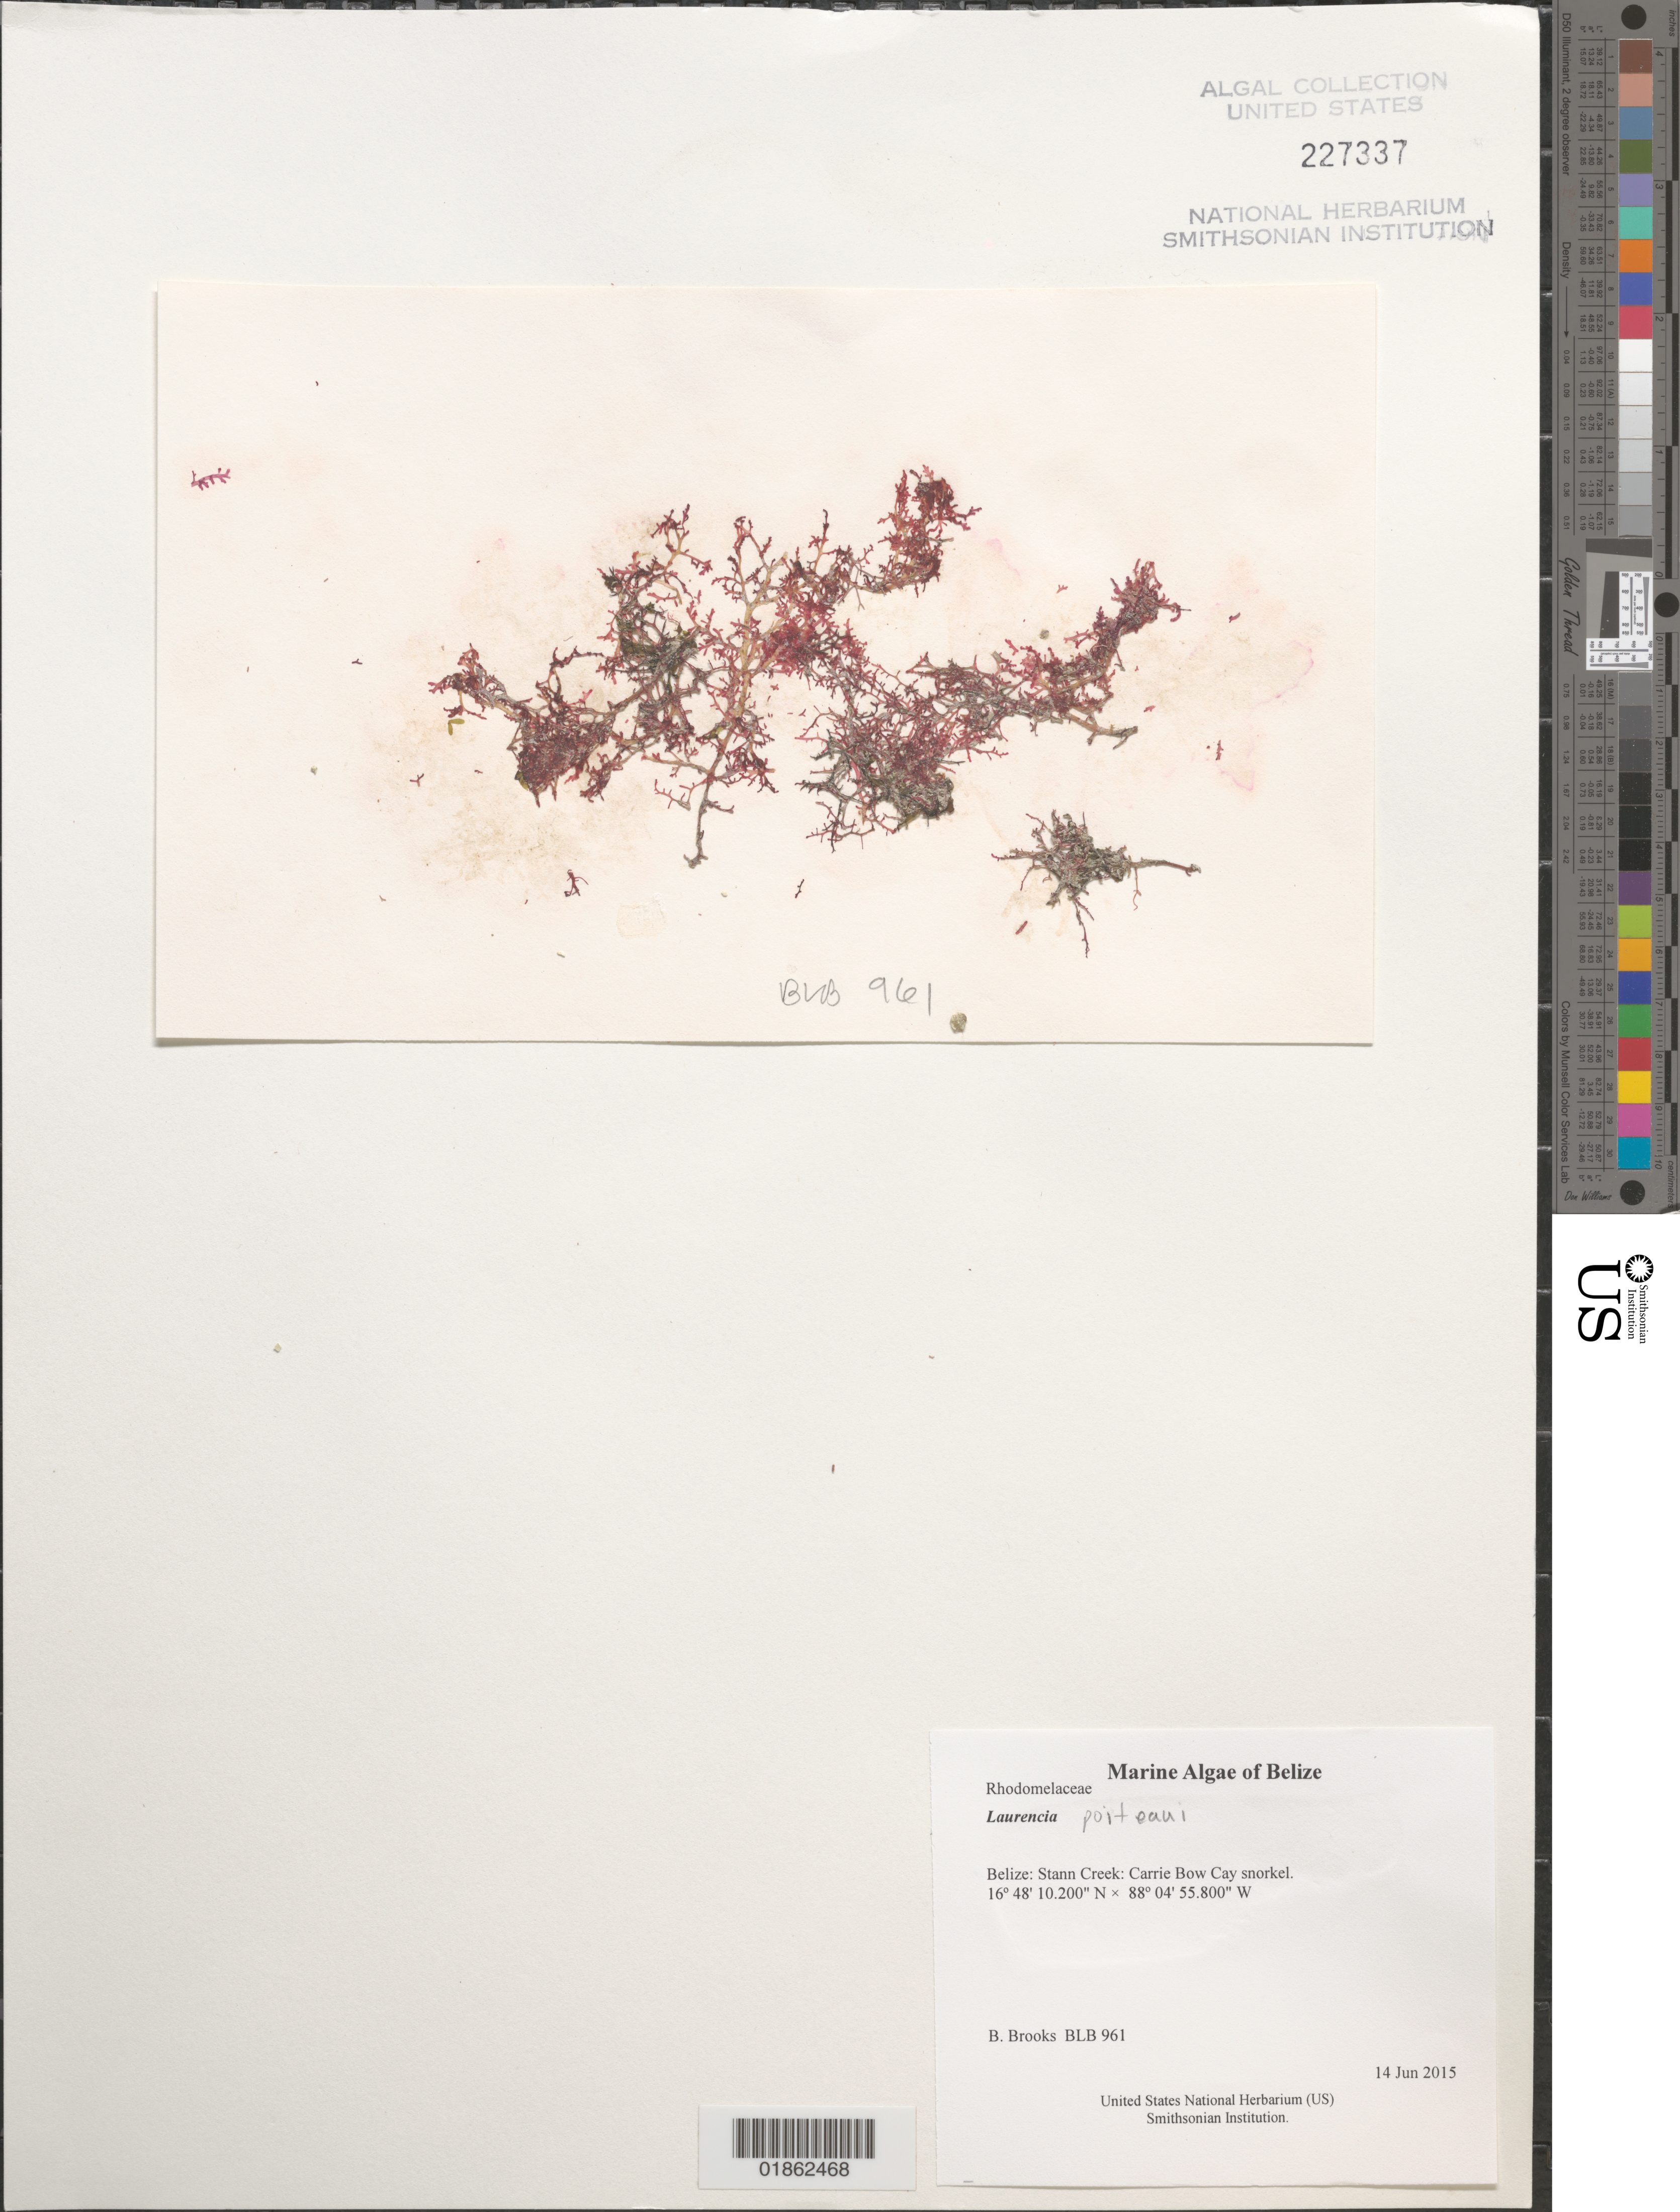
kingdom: Plantae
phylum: Rhodophyta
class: Florideophyceae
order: Ceramiales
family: Rhodomelaceae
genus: Laurencia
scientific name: Laurencia sp.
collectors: B. Brooks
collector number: BLB 961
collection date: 2015-06-14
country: Belize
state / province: Stann Creek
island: Carrie Bow Cay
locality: Carrie Bow Cay snorkel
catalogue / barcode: US 227337